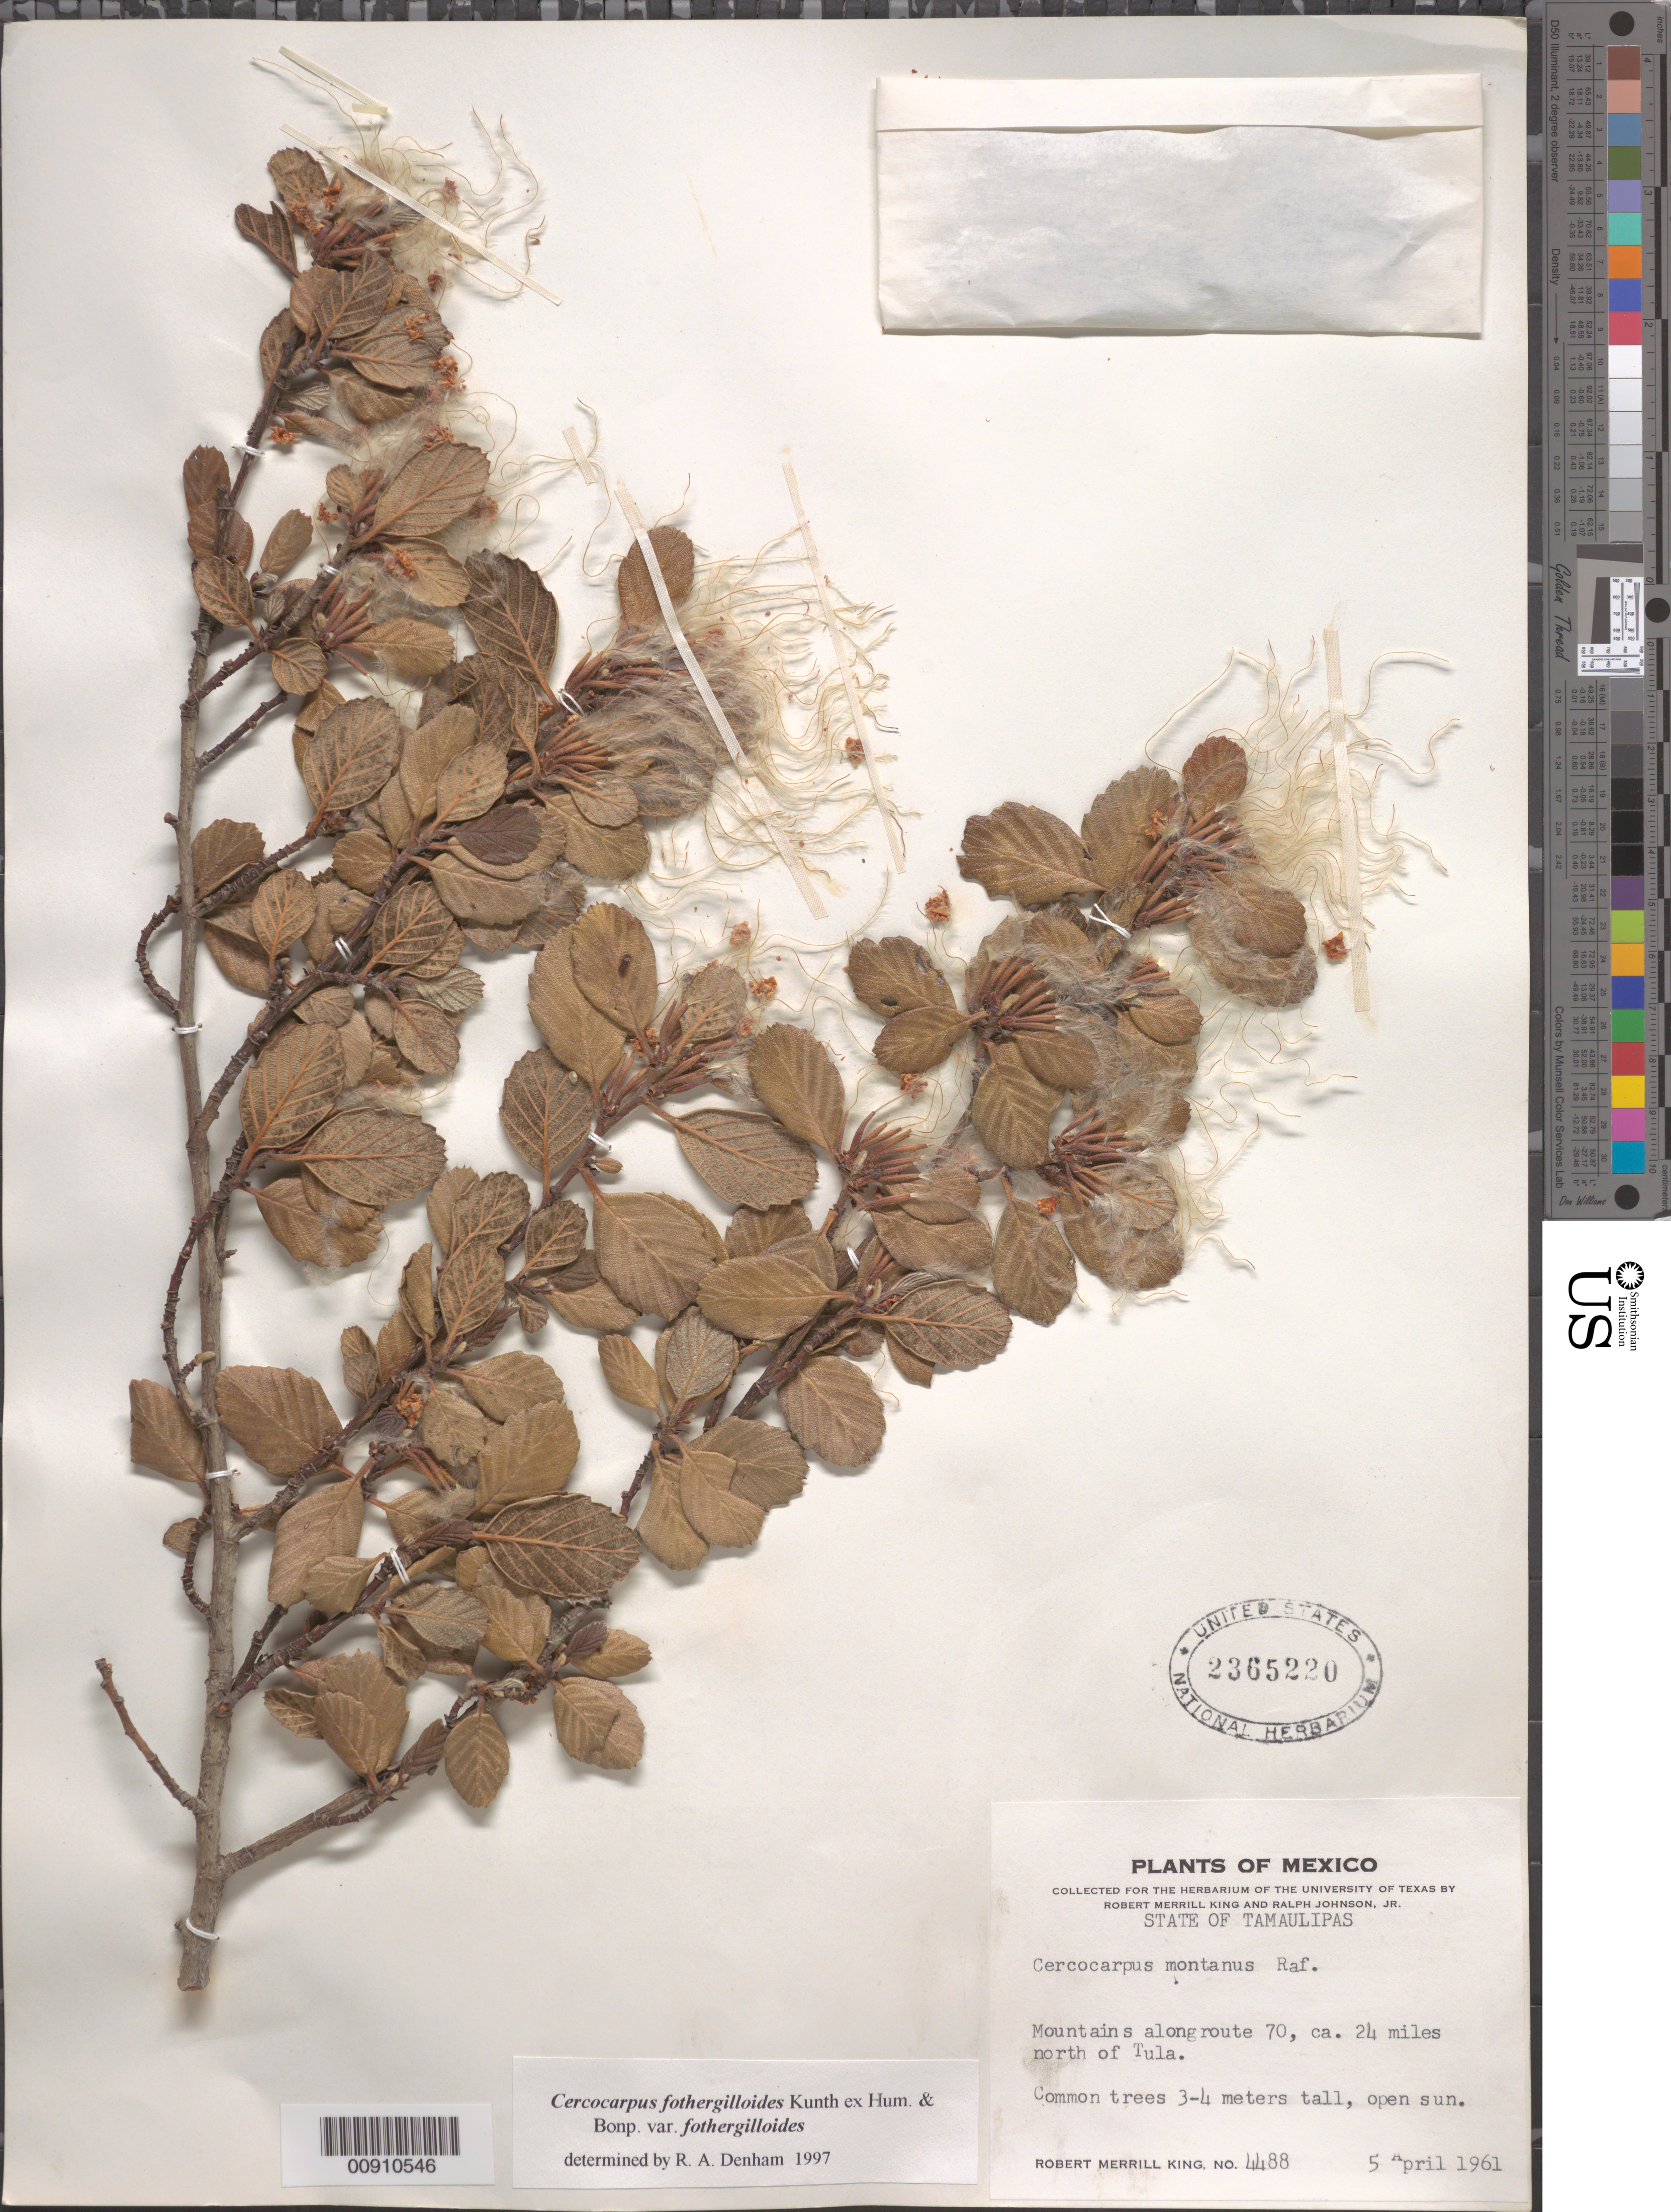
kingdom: Plantae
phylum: Tracheophyta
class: Magnoliopsida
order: Rosales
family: Rosaceae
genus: Cercocarpus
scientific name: Cercocarpus fothergilloides var. fothergilloides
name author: Kunth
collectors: R. M. King & R. Johnson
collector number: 4488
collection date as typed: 05 Apr 1961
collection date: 1961-04-05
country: Mexico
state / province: Tamaulipas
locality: Mountains along route 70, ca. 24 miles north of Tula.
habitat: Mountains, open sun.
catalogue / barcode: US 2365220